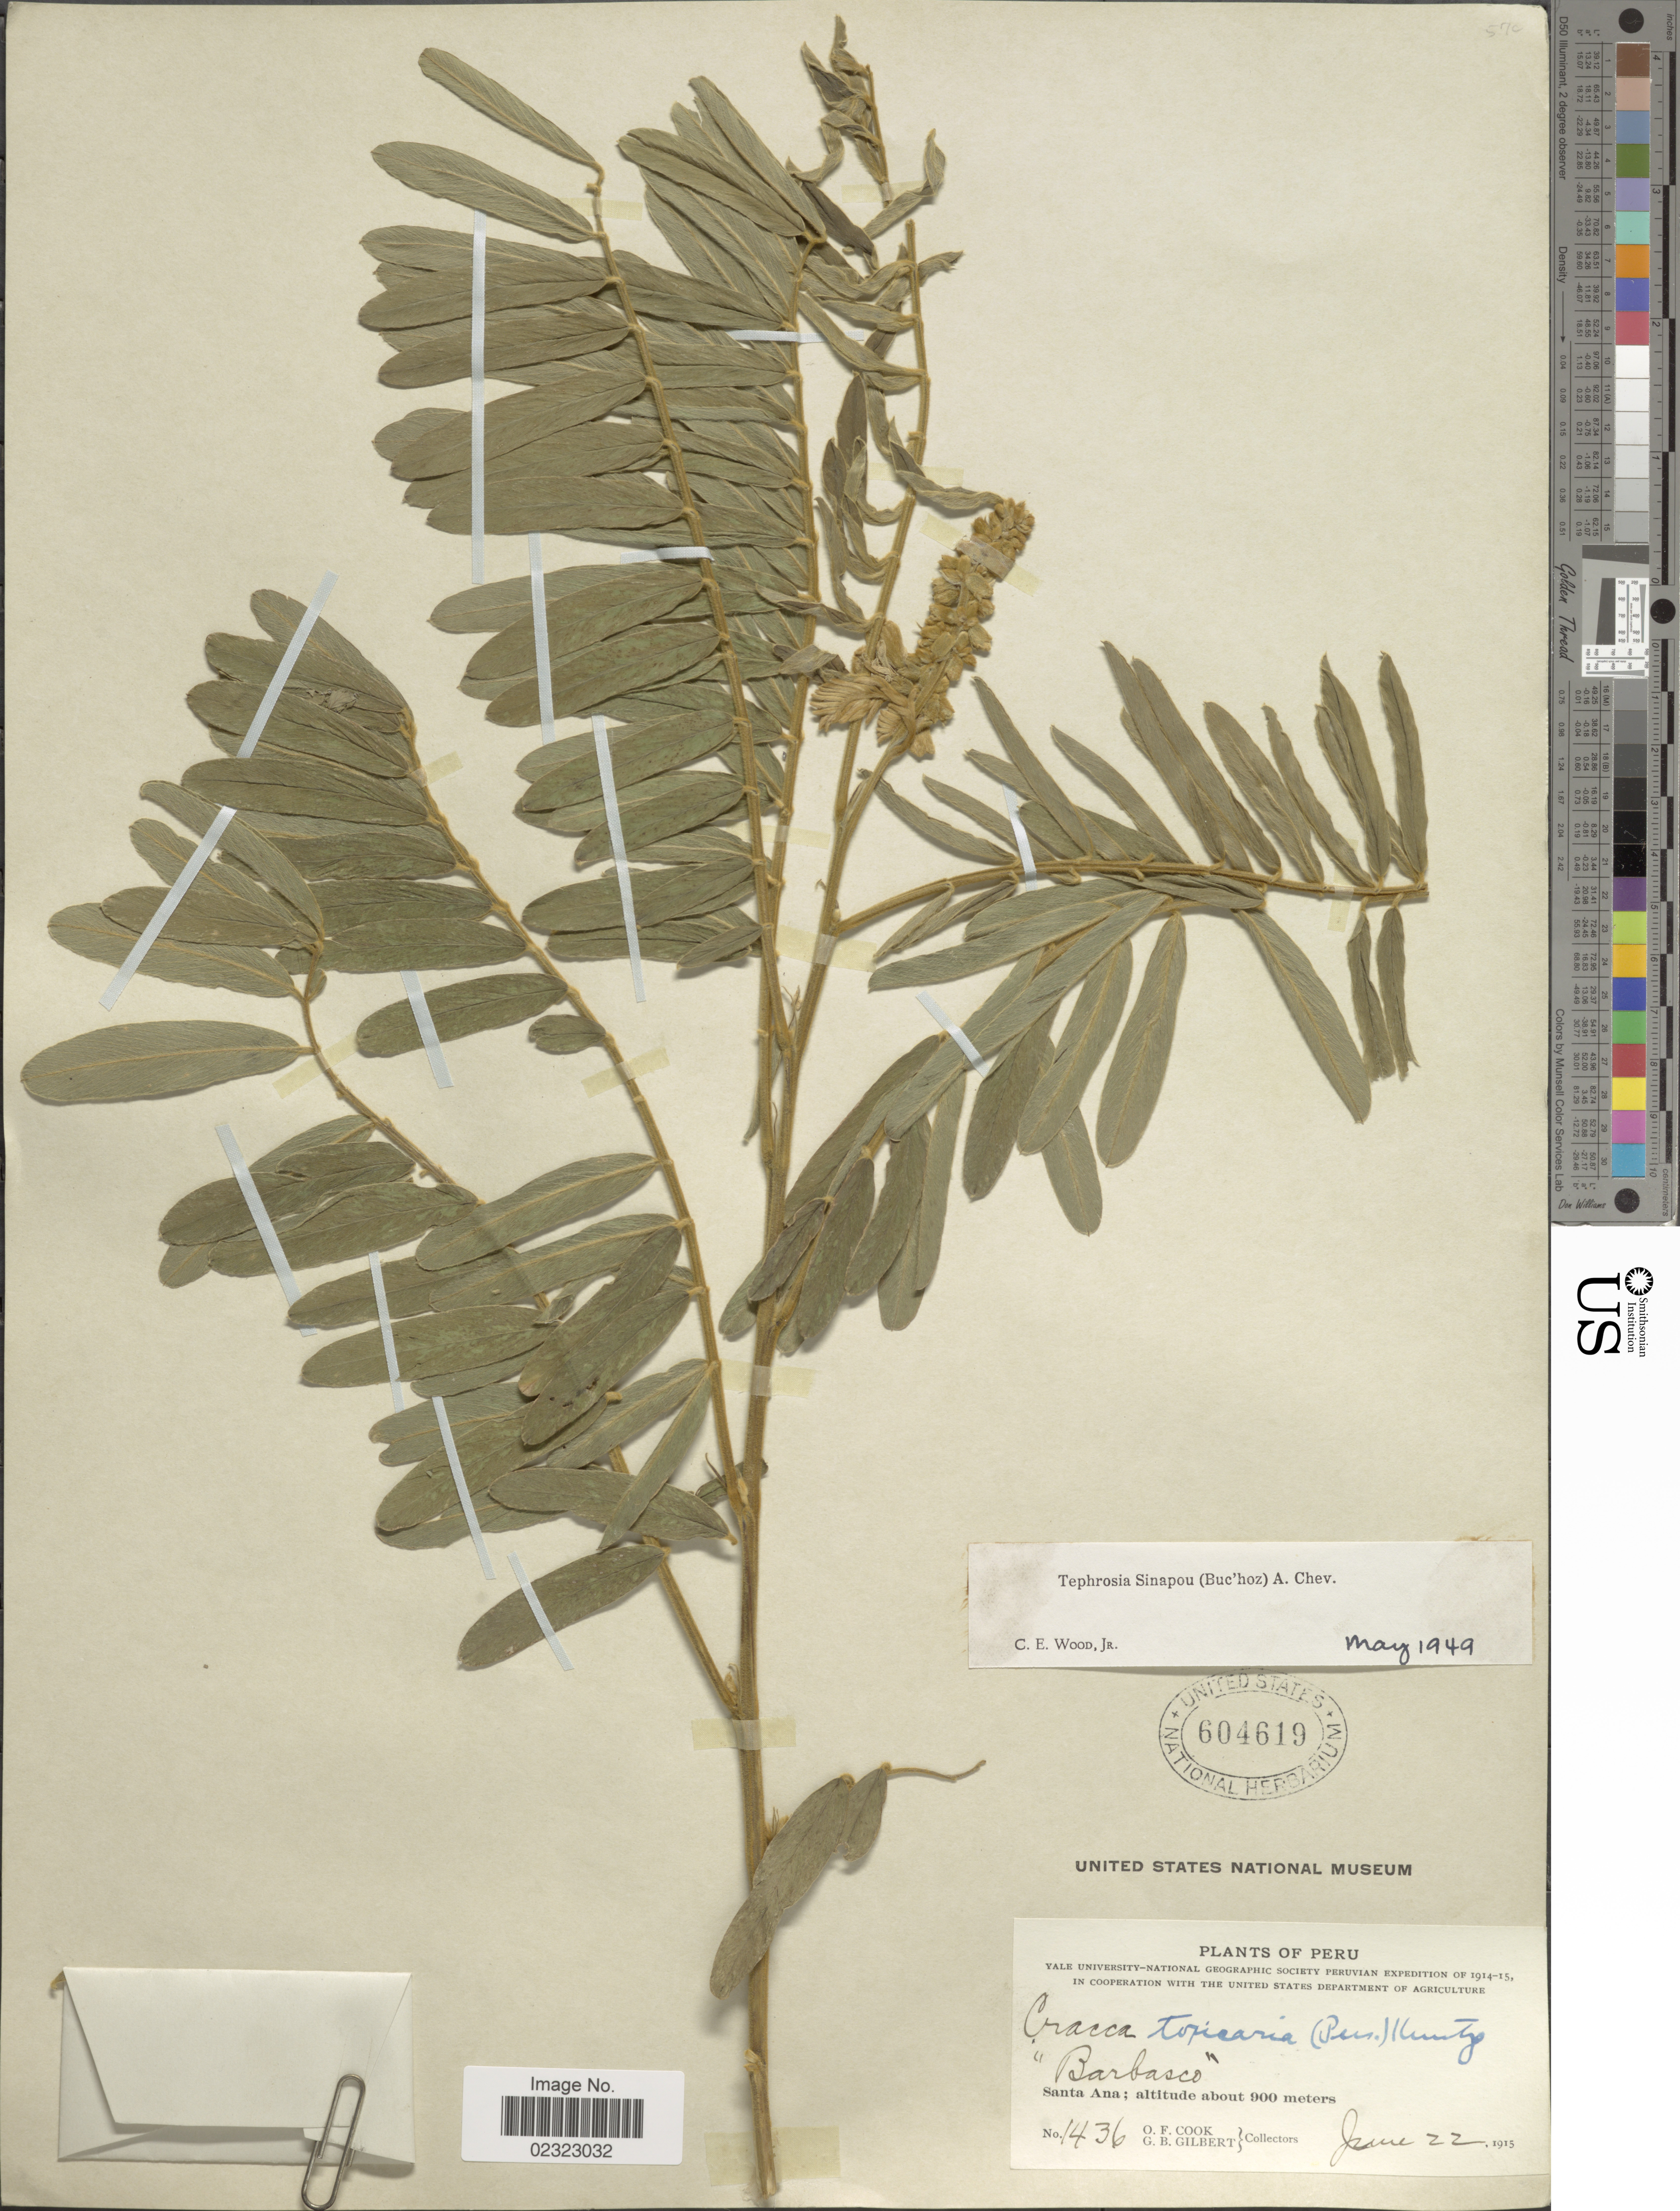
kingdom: Plantae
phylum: Tracheophyta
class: Magnoliopsida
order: Fabales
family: Fabaceae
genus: Tephrosia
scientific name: Tephrosia sinapou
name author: (Buc'hoz) A. Chev.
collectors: O. F. Cook & G. B. Gilbert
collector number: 1436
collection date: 1915-06-22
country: Peru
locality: Barbasco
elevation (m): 900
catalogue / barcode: US 604619